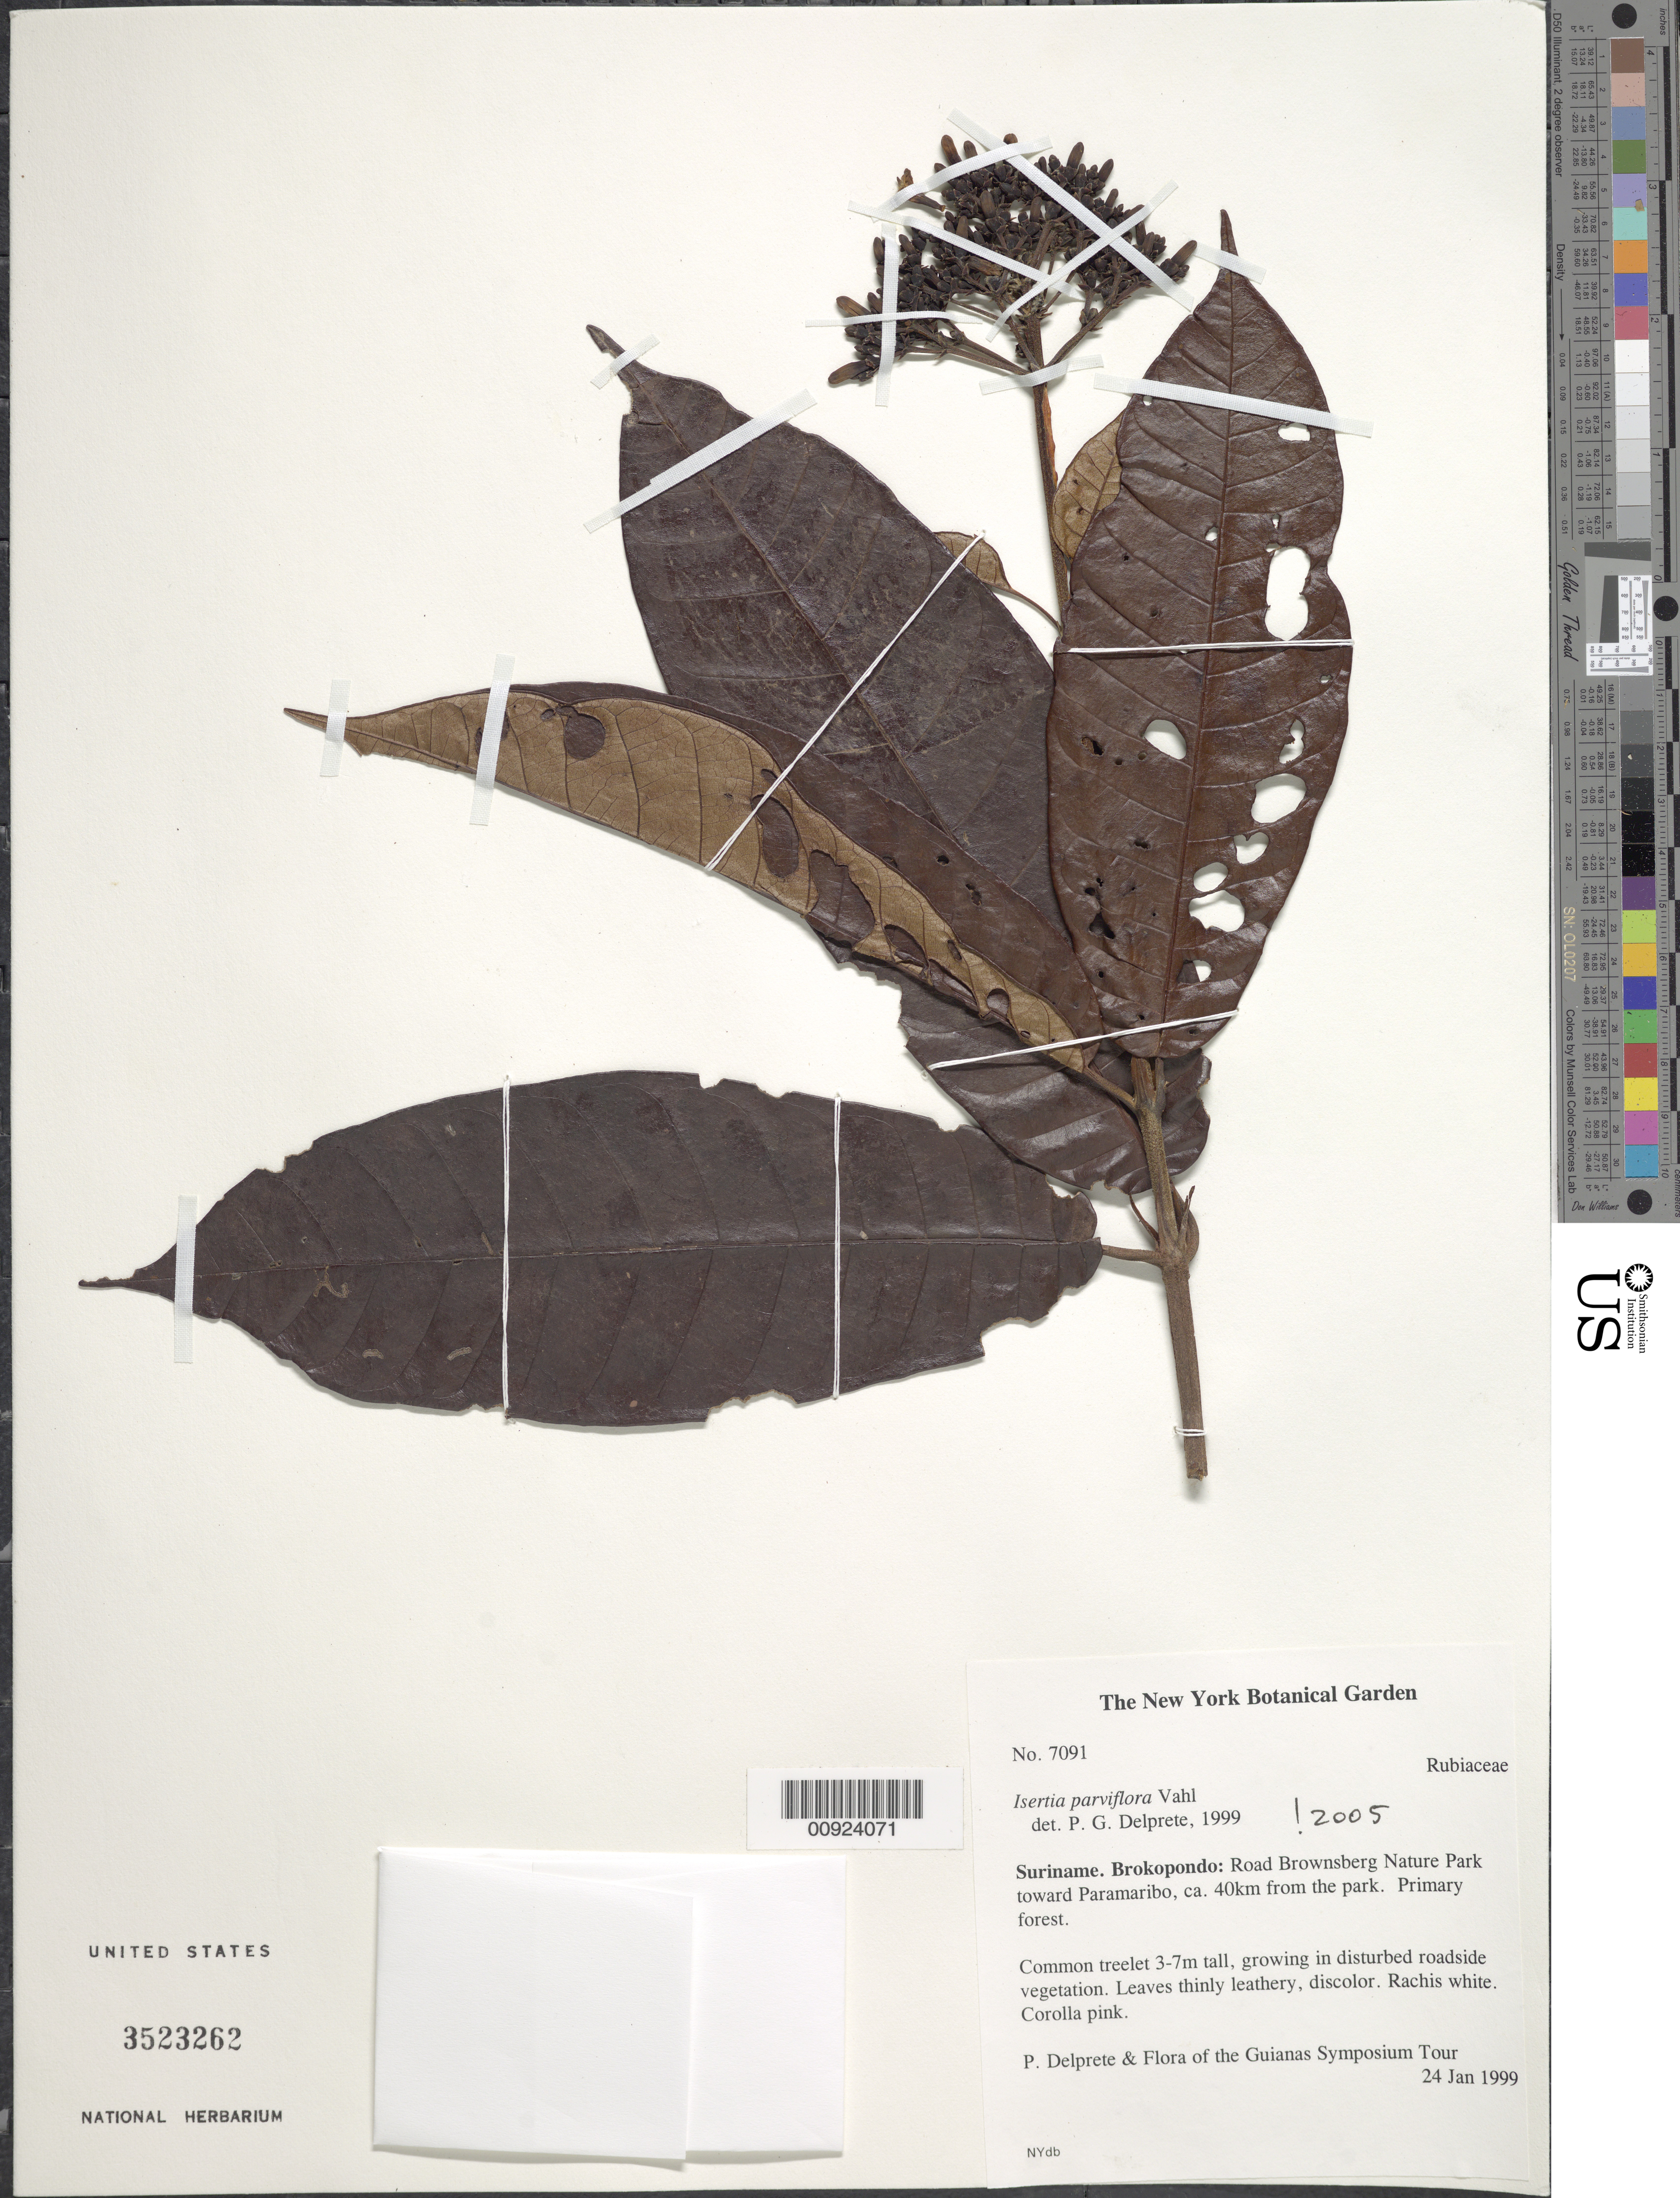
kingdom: Plantae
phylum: Tracheophyta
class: Magnoliopsida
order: Gentianales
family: Rubiaceae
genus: Isertia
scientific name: Isertia parviflora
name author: Vahl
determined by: Delprete, P. G., Herb. de Guyane Cay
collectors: P. G. Delprete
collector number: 7091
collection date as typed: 24-Jan-99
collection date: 1999-01-24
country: Suriname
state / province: Brokopondo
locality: Road Brownsburg Nature Park toward Paramaribo, ca 40km from the park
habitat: Primary forest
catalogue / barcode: US 3523262